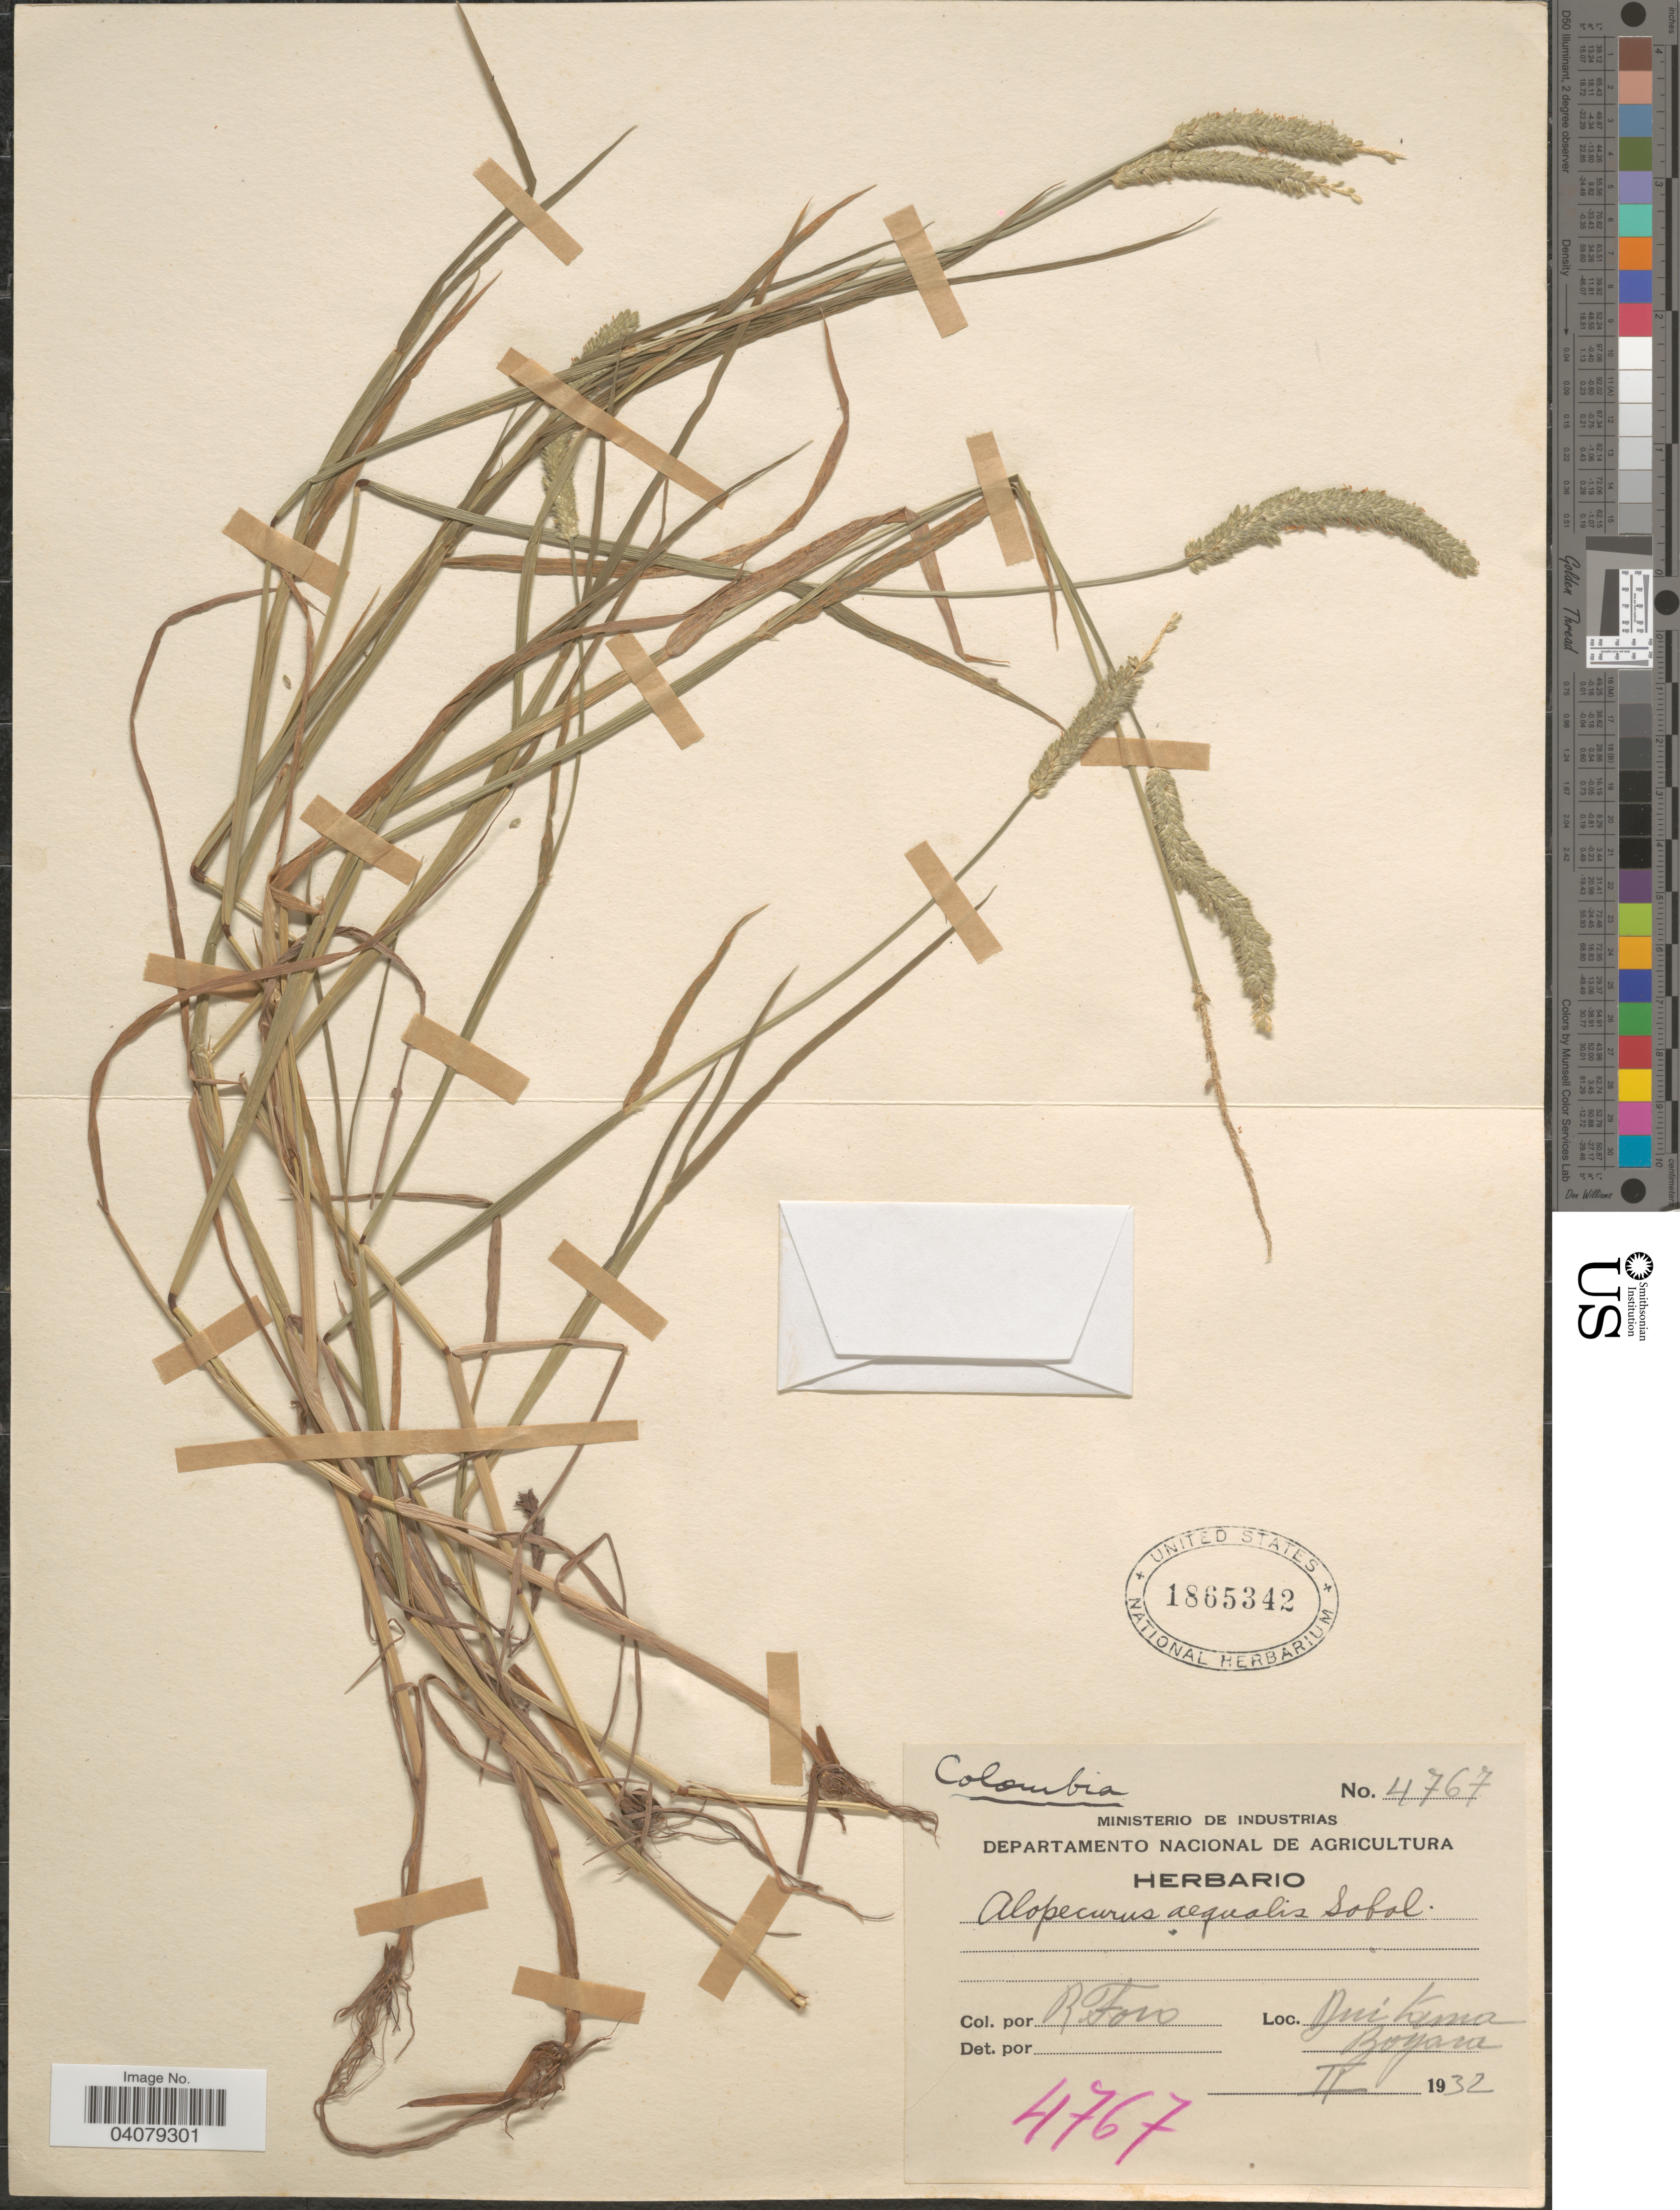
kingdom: Plantae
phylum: Tracheophyta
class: Liliopsida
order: Poales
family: Poaceae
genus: Alopecurus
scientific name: Alopecurus aequalis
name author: Sobol.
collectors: R. Foes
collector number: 4767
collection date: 1932-02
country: Colombia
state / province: Boyacá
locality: Duitama.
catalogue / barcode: US 1865342